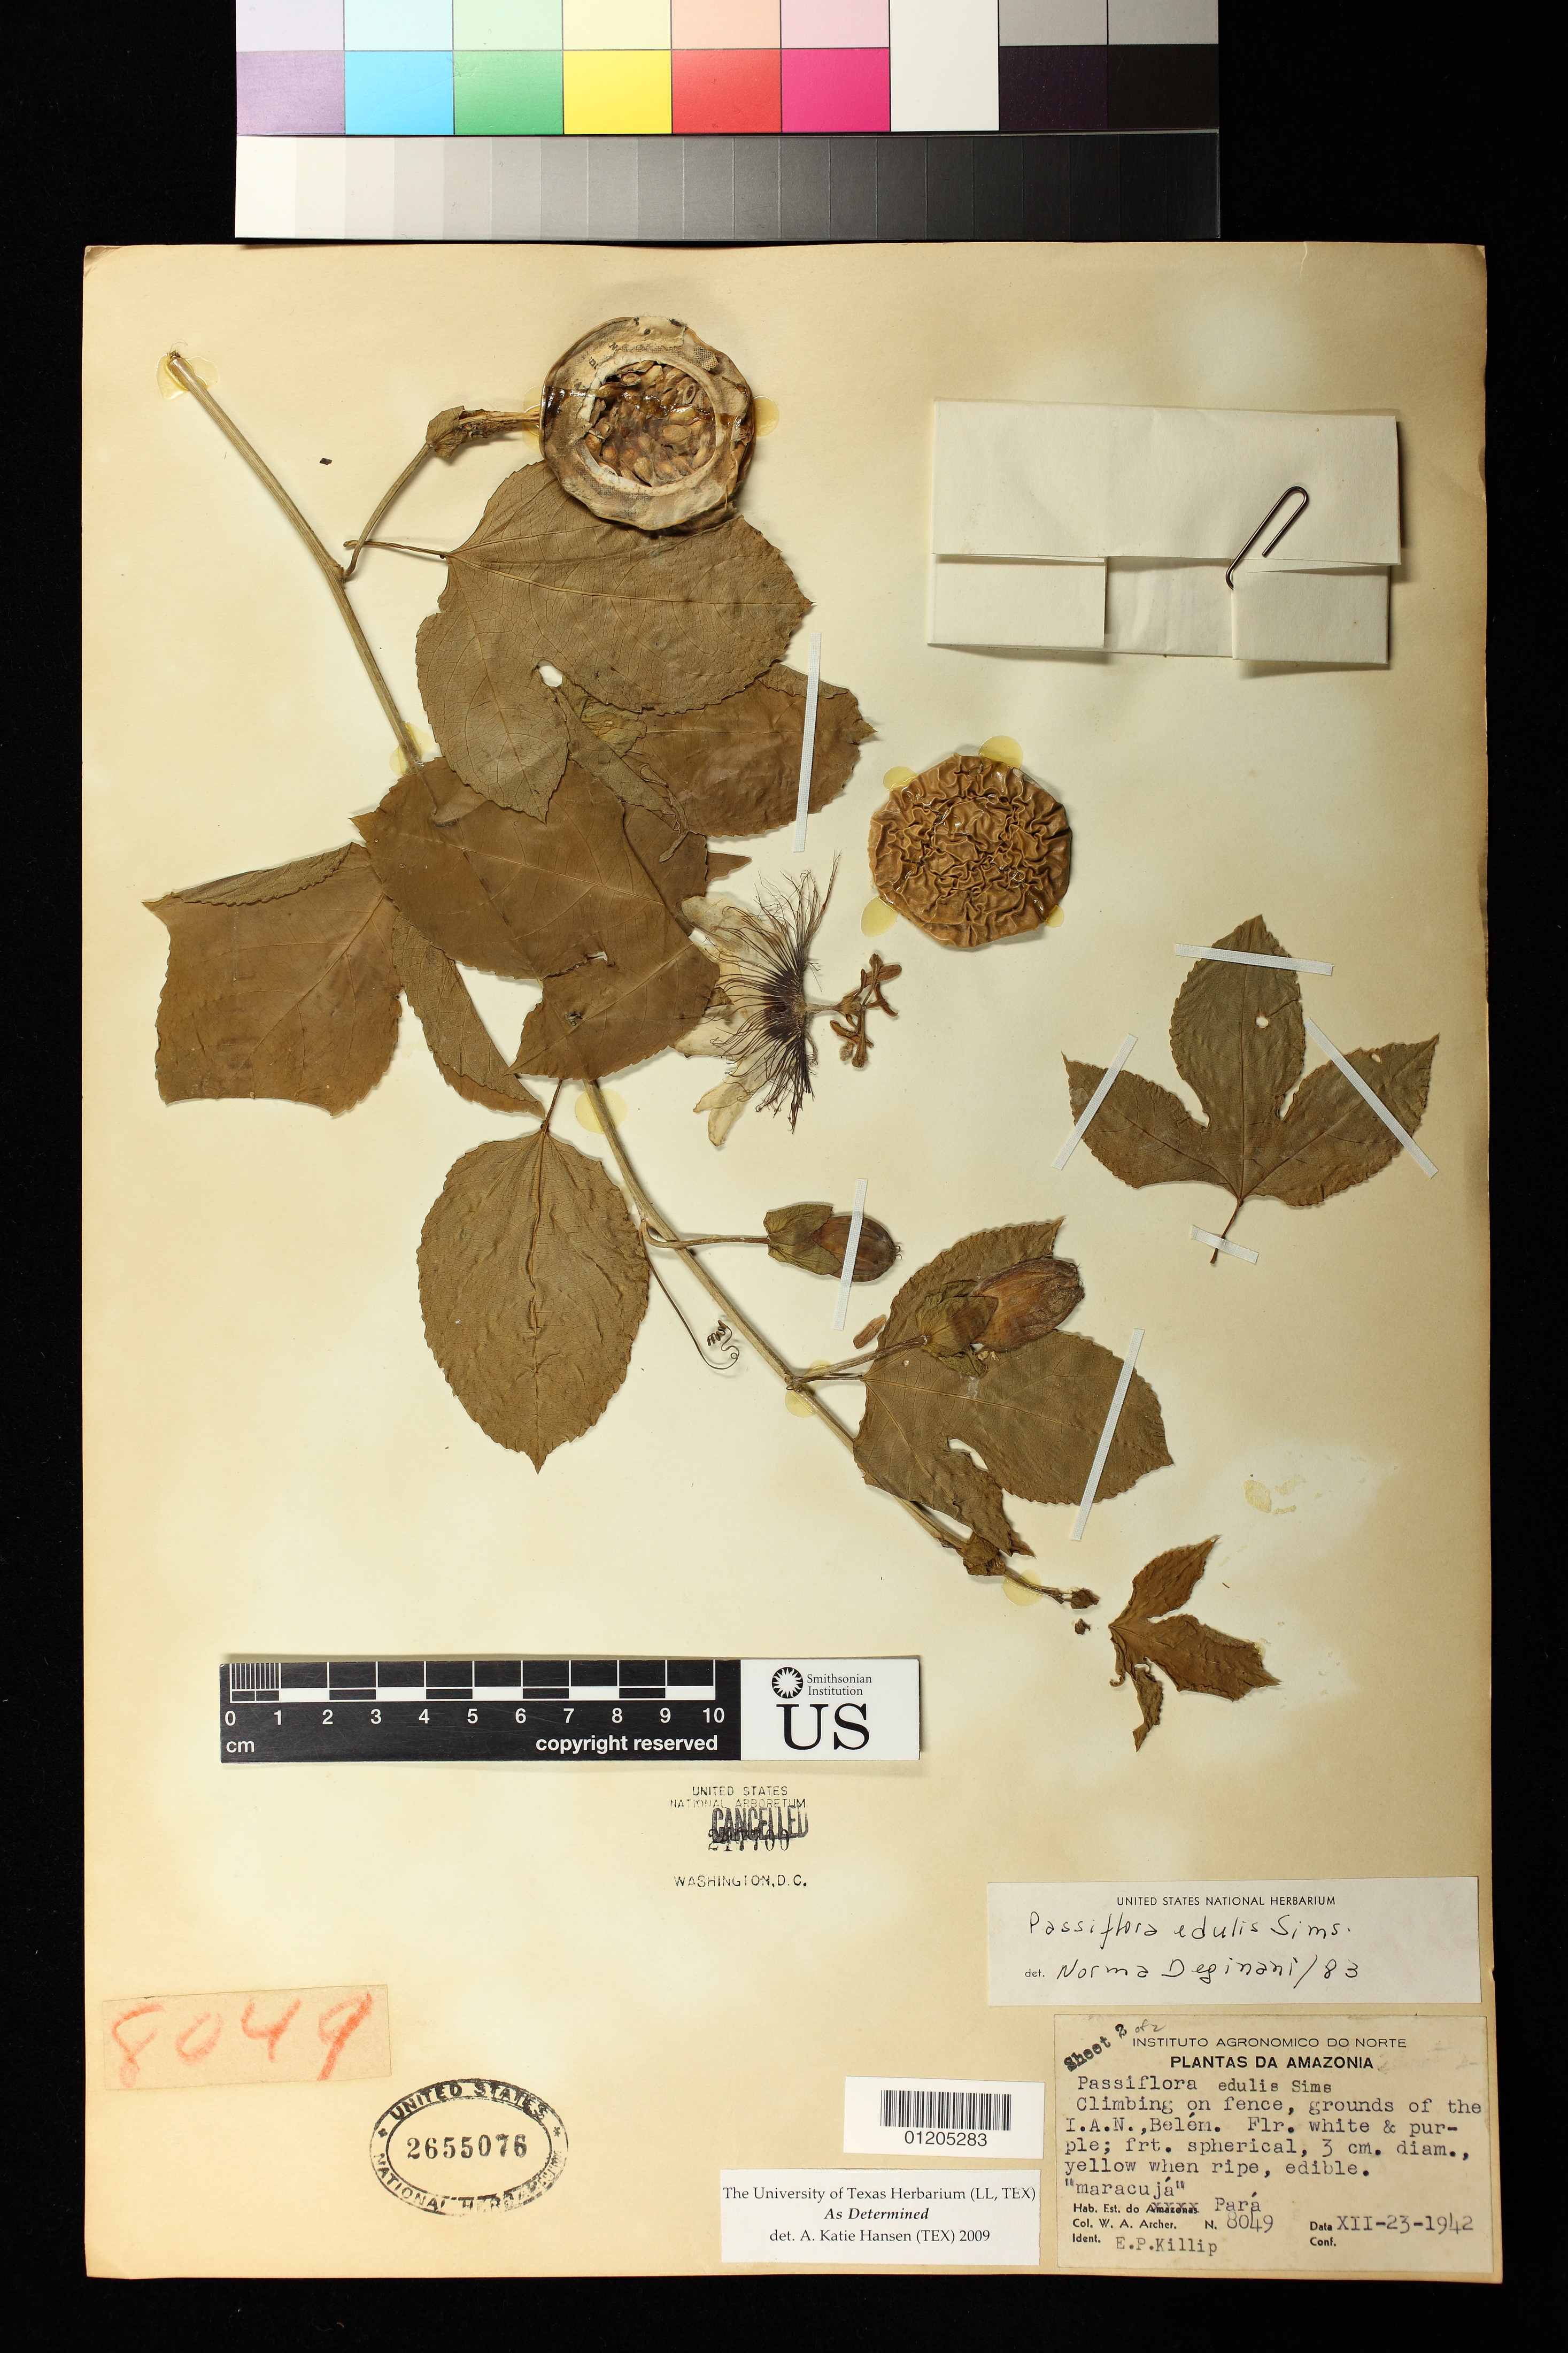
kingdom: Plantae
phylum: Tracheophyta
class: Magnoliopsida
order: Malpighiales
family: Passifloraceae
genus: Passiflora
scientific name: Passiflora edulis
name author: Sims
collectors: A. W. Archer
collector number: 8049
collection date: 1942-12-23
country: Brazil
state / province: Para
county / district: Belem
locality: Climbing on fence, grounds of the I.A. N. Belem.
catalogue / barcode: US 2655076